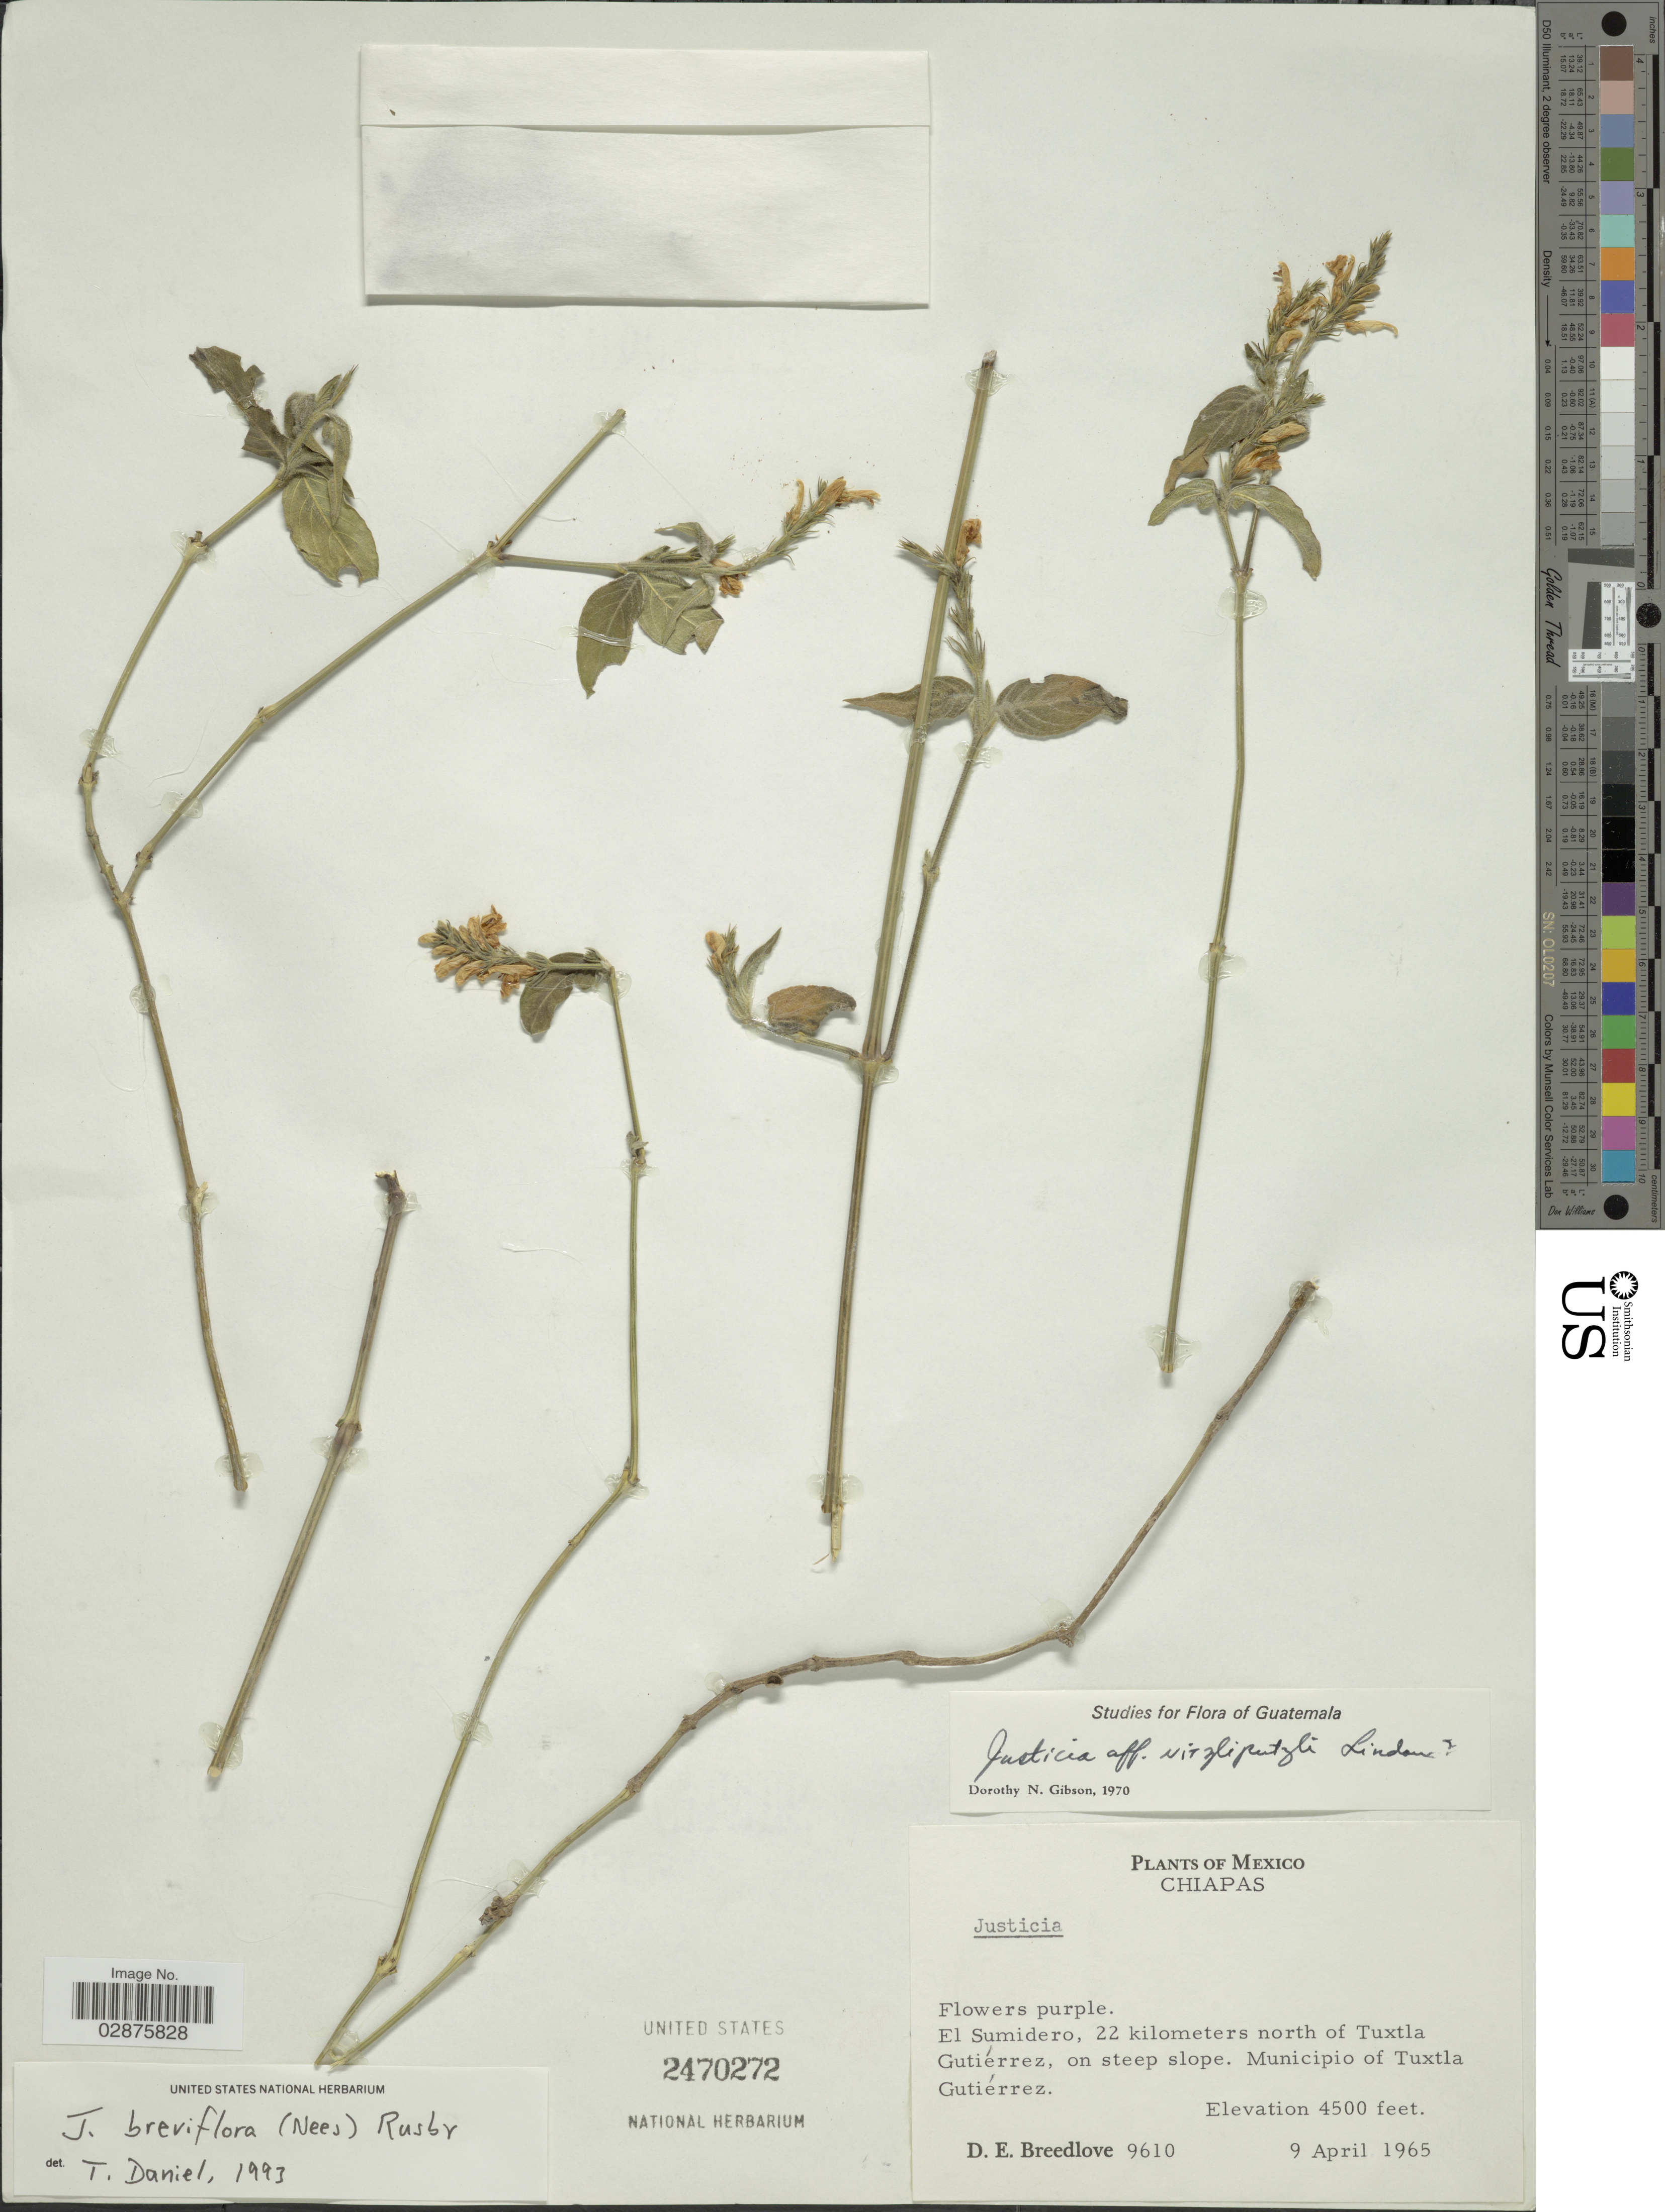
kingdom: Plantae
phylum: Tracheophyta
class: Magnoliopsida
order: Lamiales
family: Acanthaceae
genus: Justicia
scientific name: Justicia breviflora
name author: (Nees) Rusby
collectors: D. E. Breedlove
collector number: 9610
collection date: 1965-04-09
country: Mexico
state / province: Chiapas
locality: El Sumidero, 22 kilometers north of Tuxtla Gutiérrez, on steep slope. Municipio of Tuxtla Gutiérrez.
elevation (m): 1372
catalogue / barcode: US 2470272